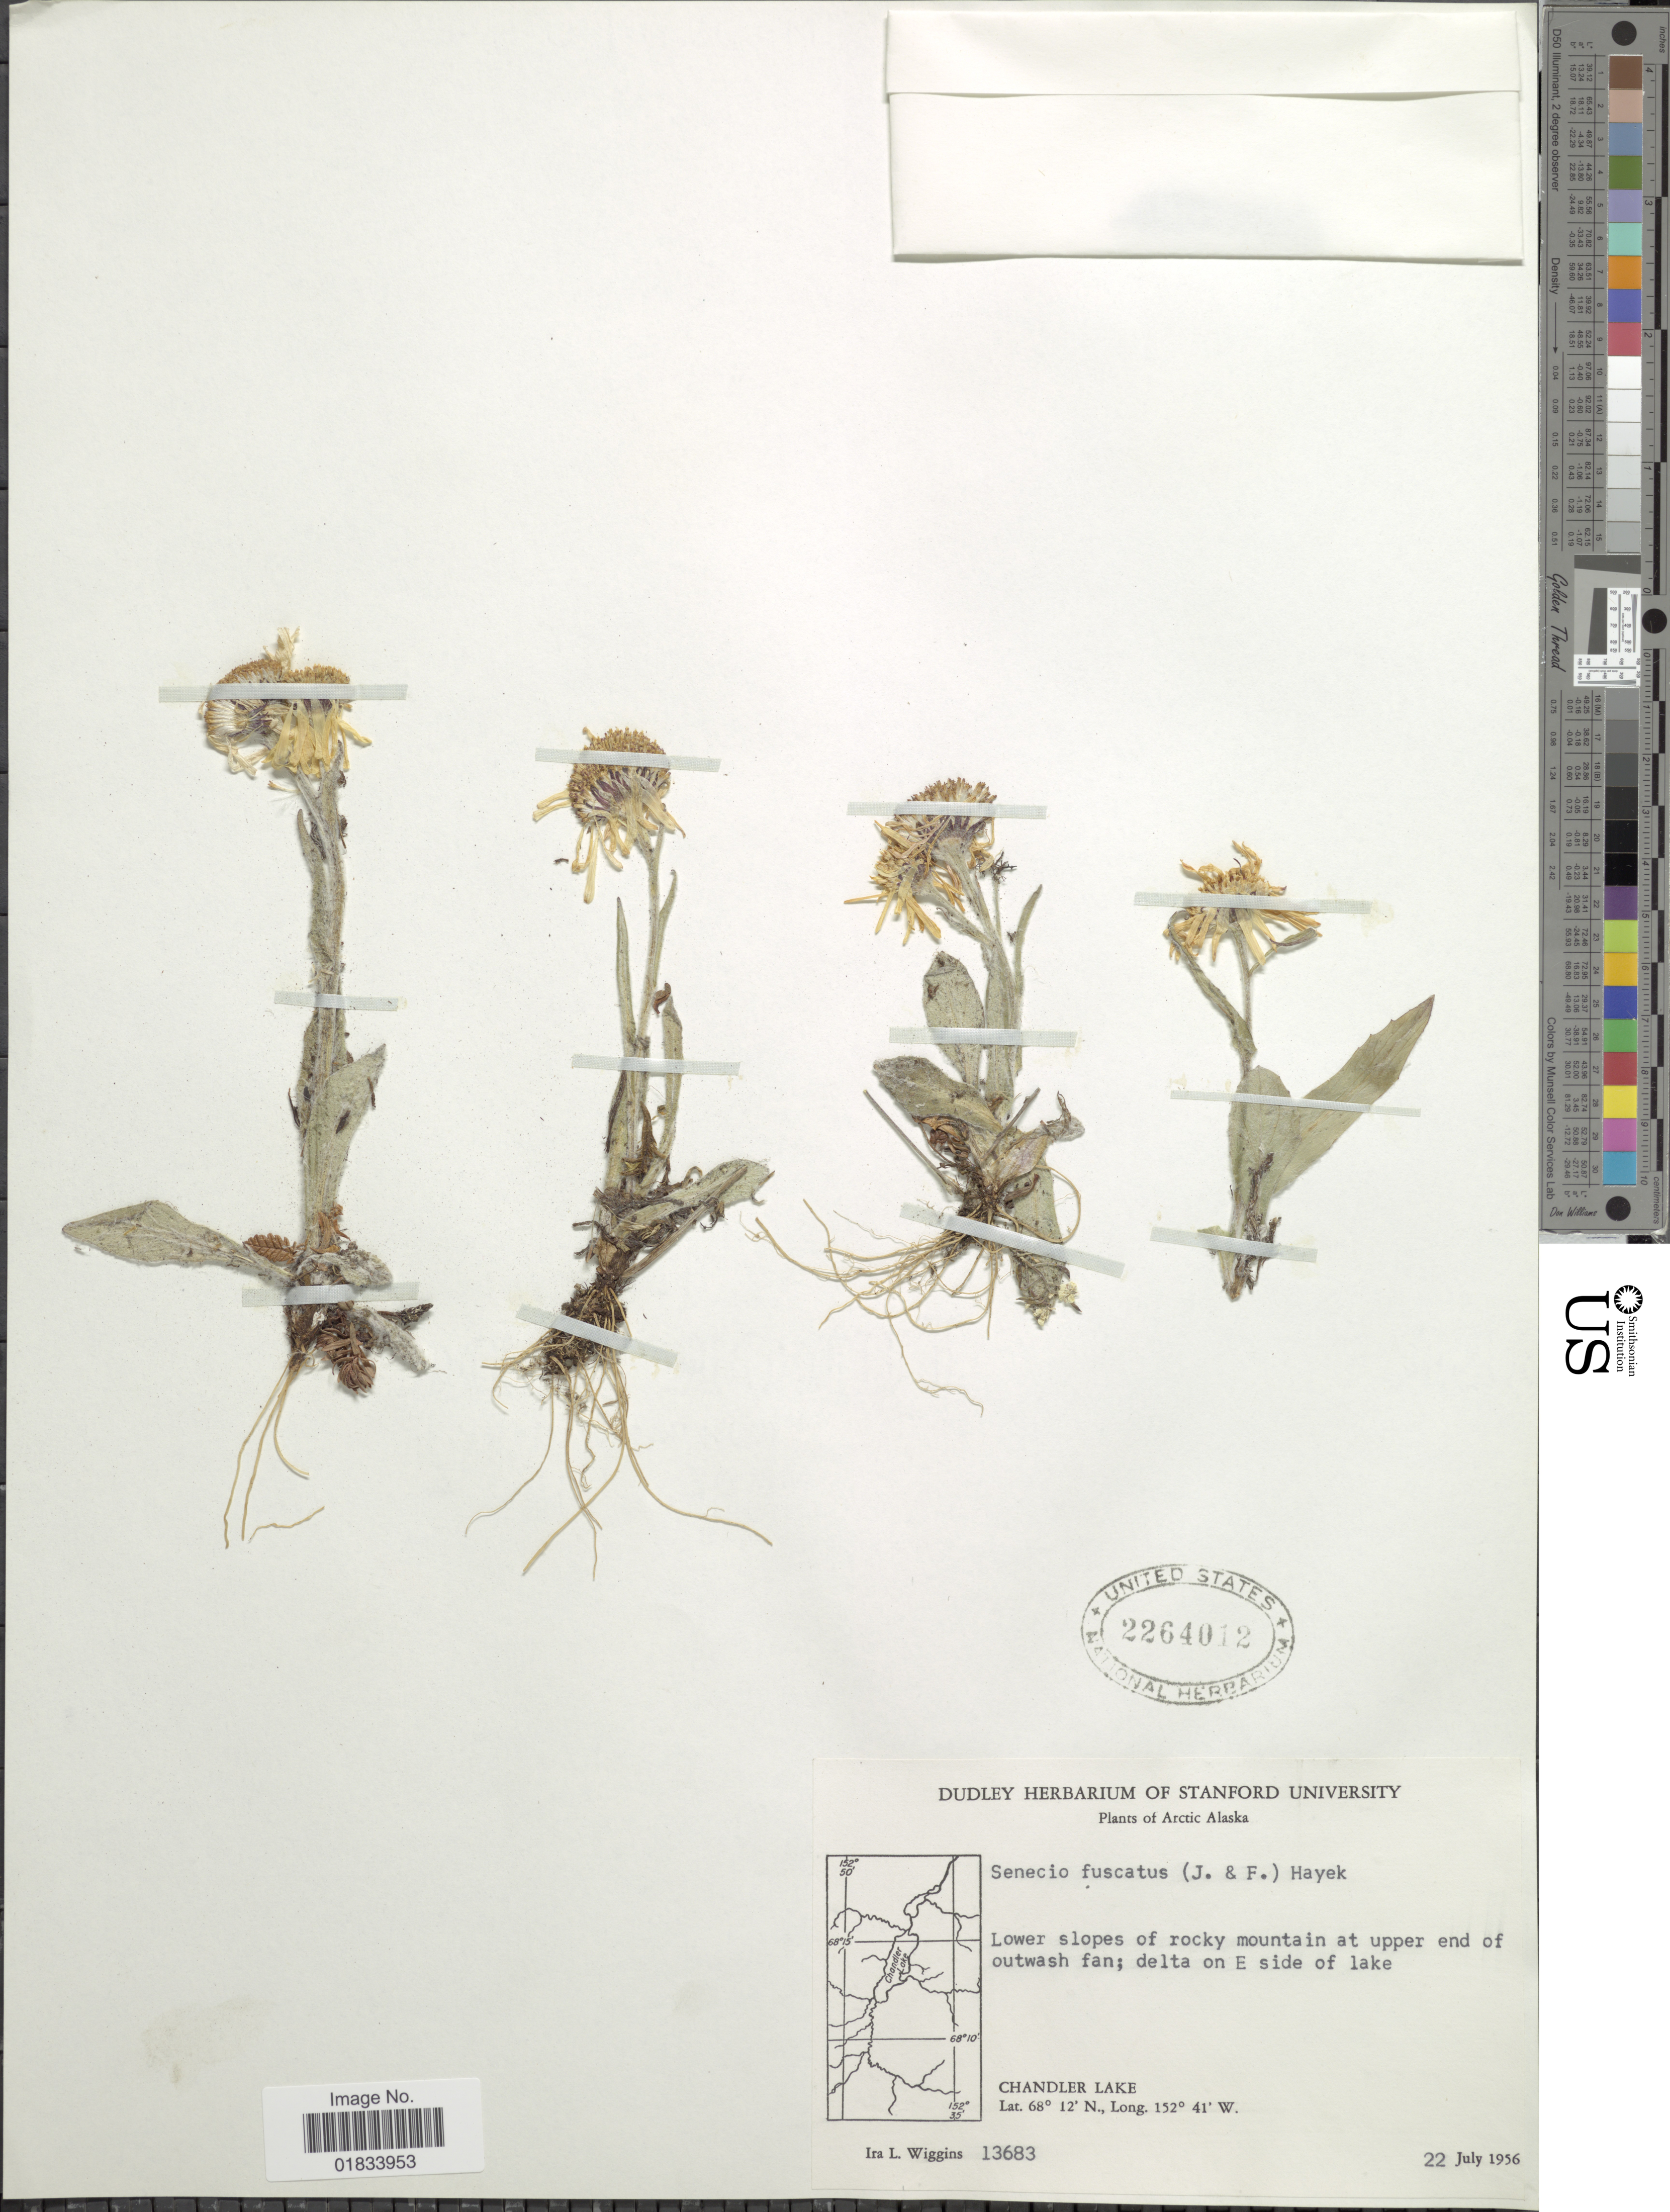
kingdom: Plantae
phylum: Tracheophyta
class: Magnoliopsida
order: Asterales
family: Asteraceae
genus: Senecio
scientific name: Senecio fuscatus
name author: (Jord. & Fourr.) Hayek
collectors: I. L. Wiggins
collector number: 13683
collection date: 1956-07-22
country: United States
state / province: Alaska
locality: Arctic Alaska, delta on E side of lake, Chandler Lake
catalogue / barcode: US 2264012